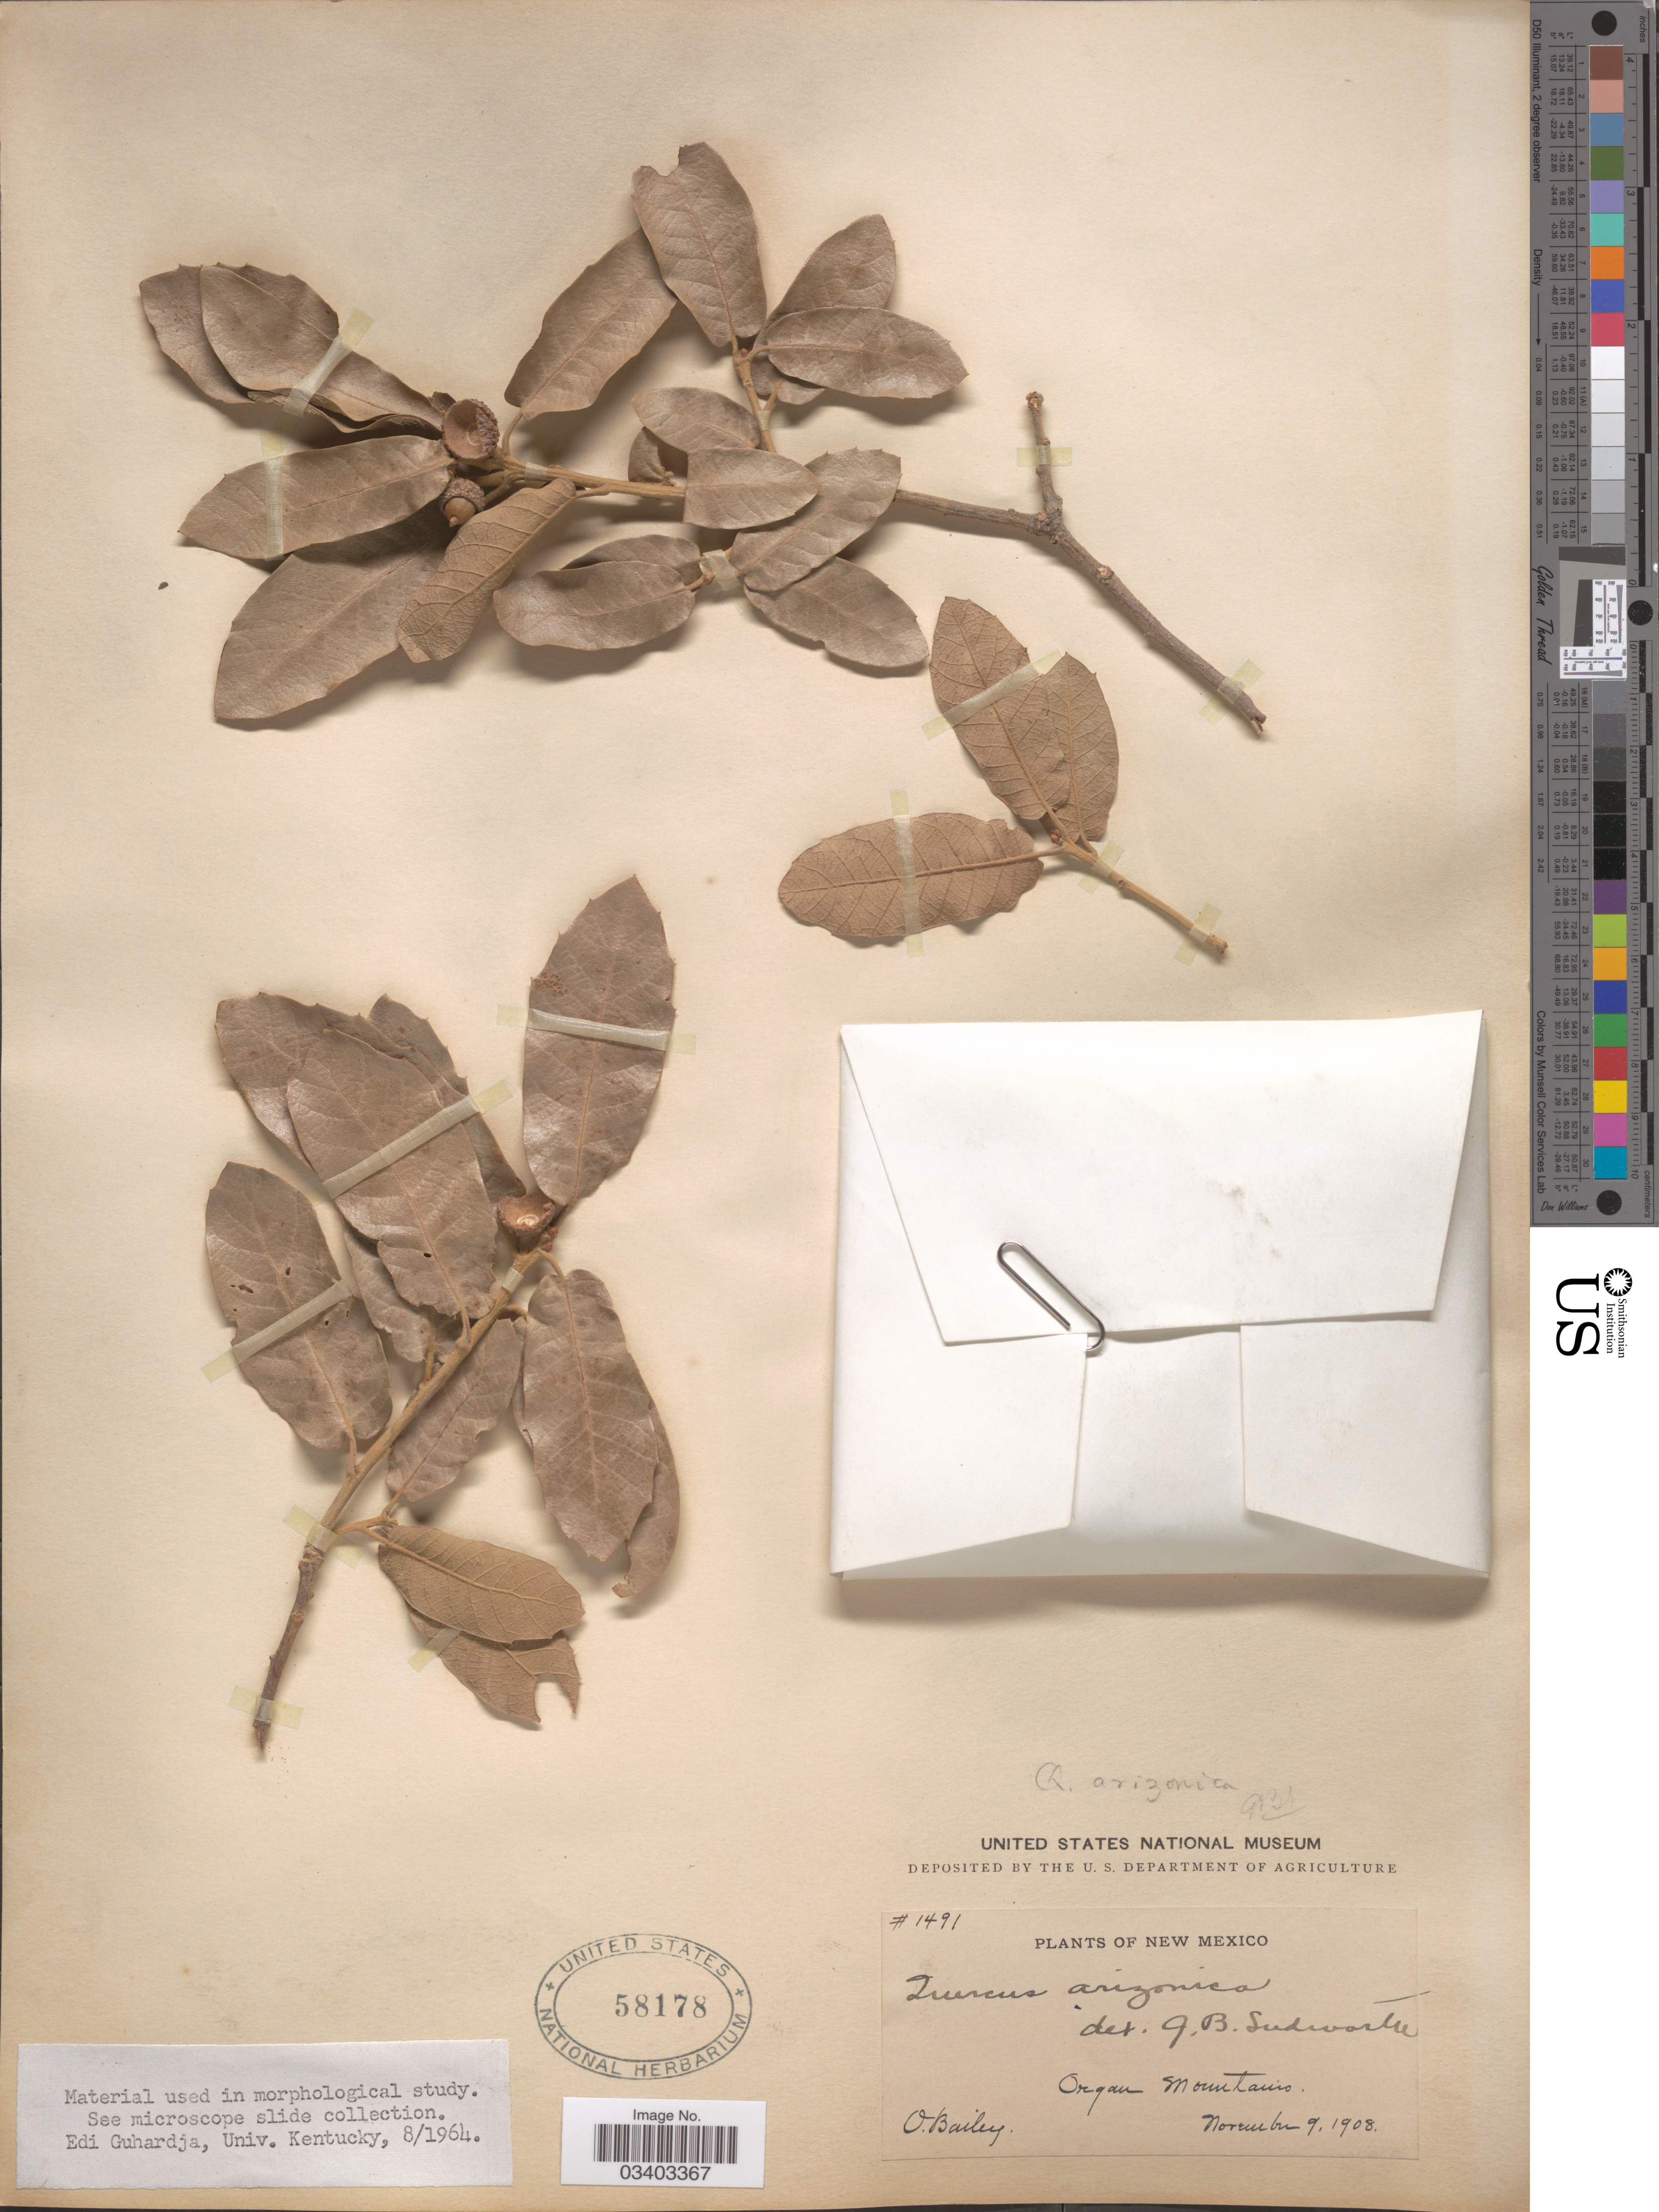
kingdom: Plantae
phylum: Tracheophyta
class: Magnoliopsida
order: Fagales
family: Fagaceae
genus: Quercus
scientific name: Quercus arizonica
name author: Sarg.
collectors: O. Bailey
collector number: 1491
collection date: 1908-11-09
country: United States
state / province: New Mexico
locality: Organ Mountains.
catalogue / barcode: US 58178